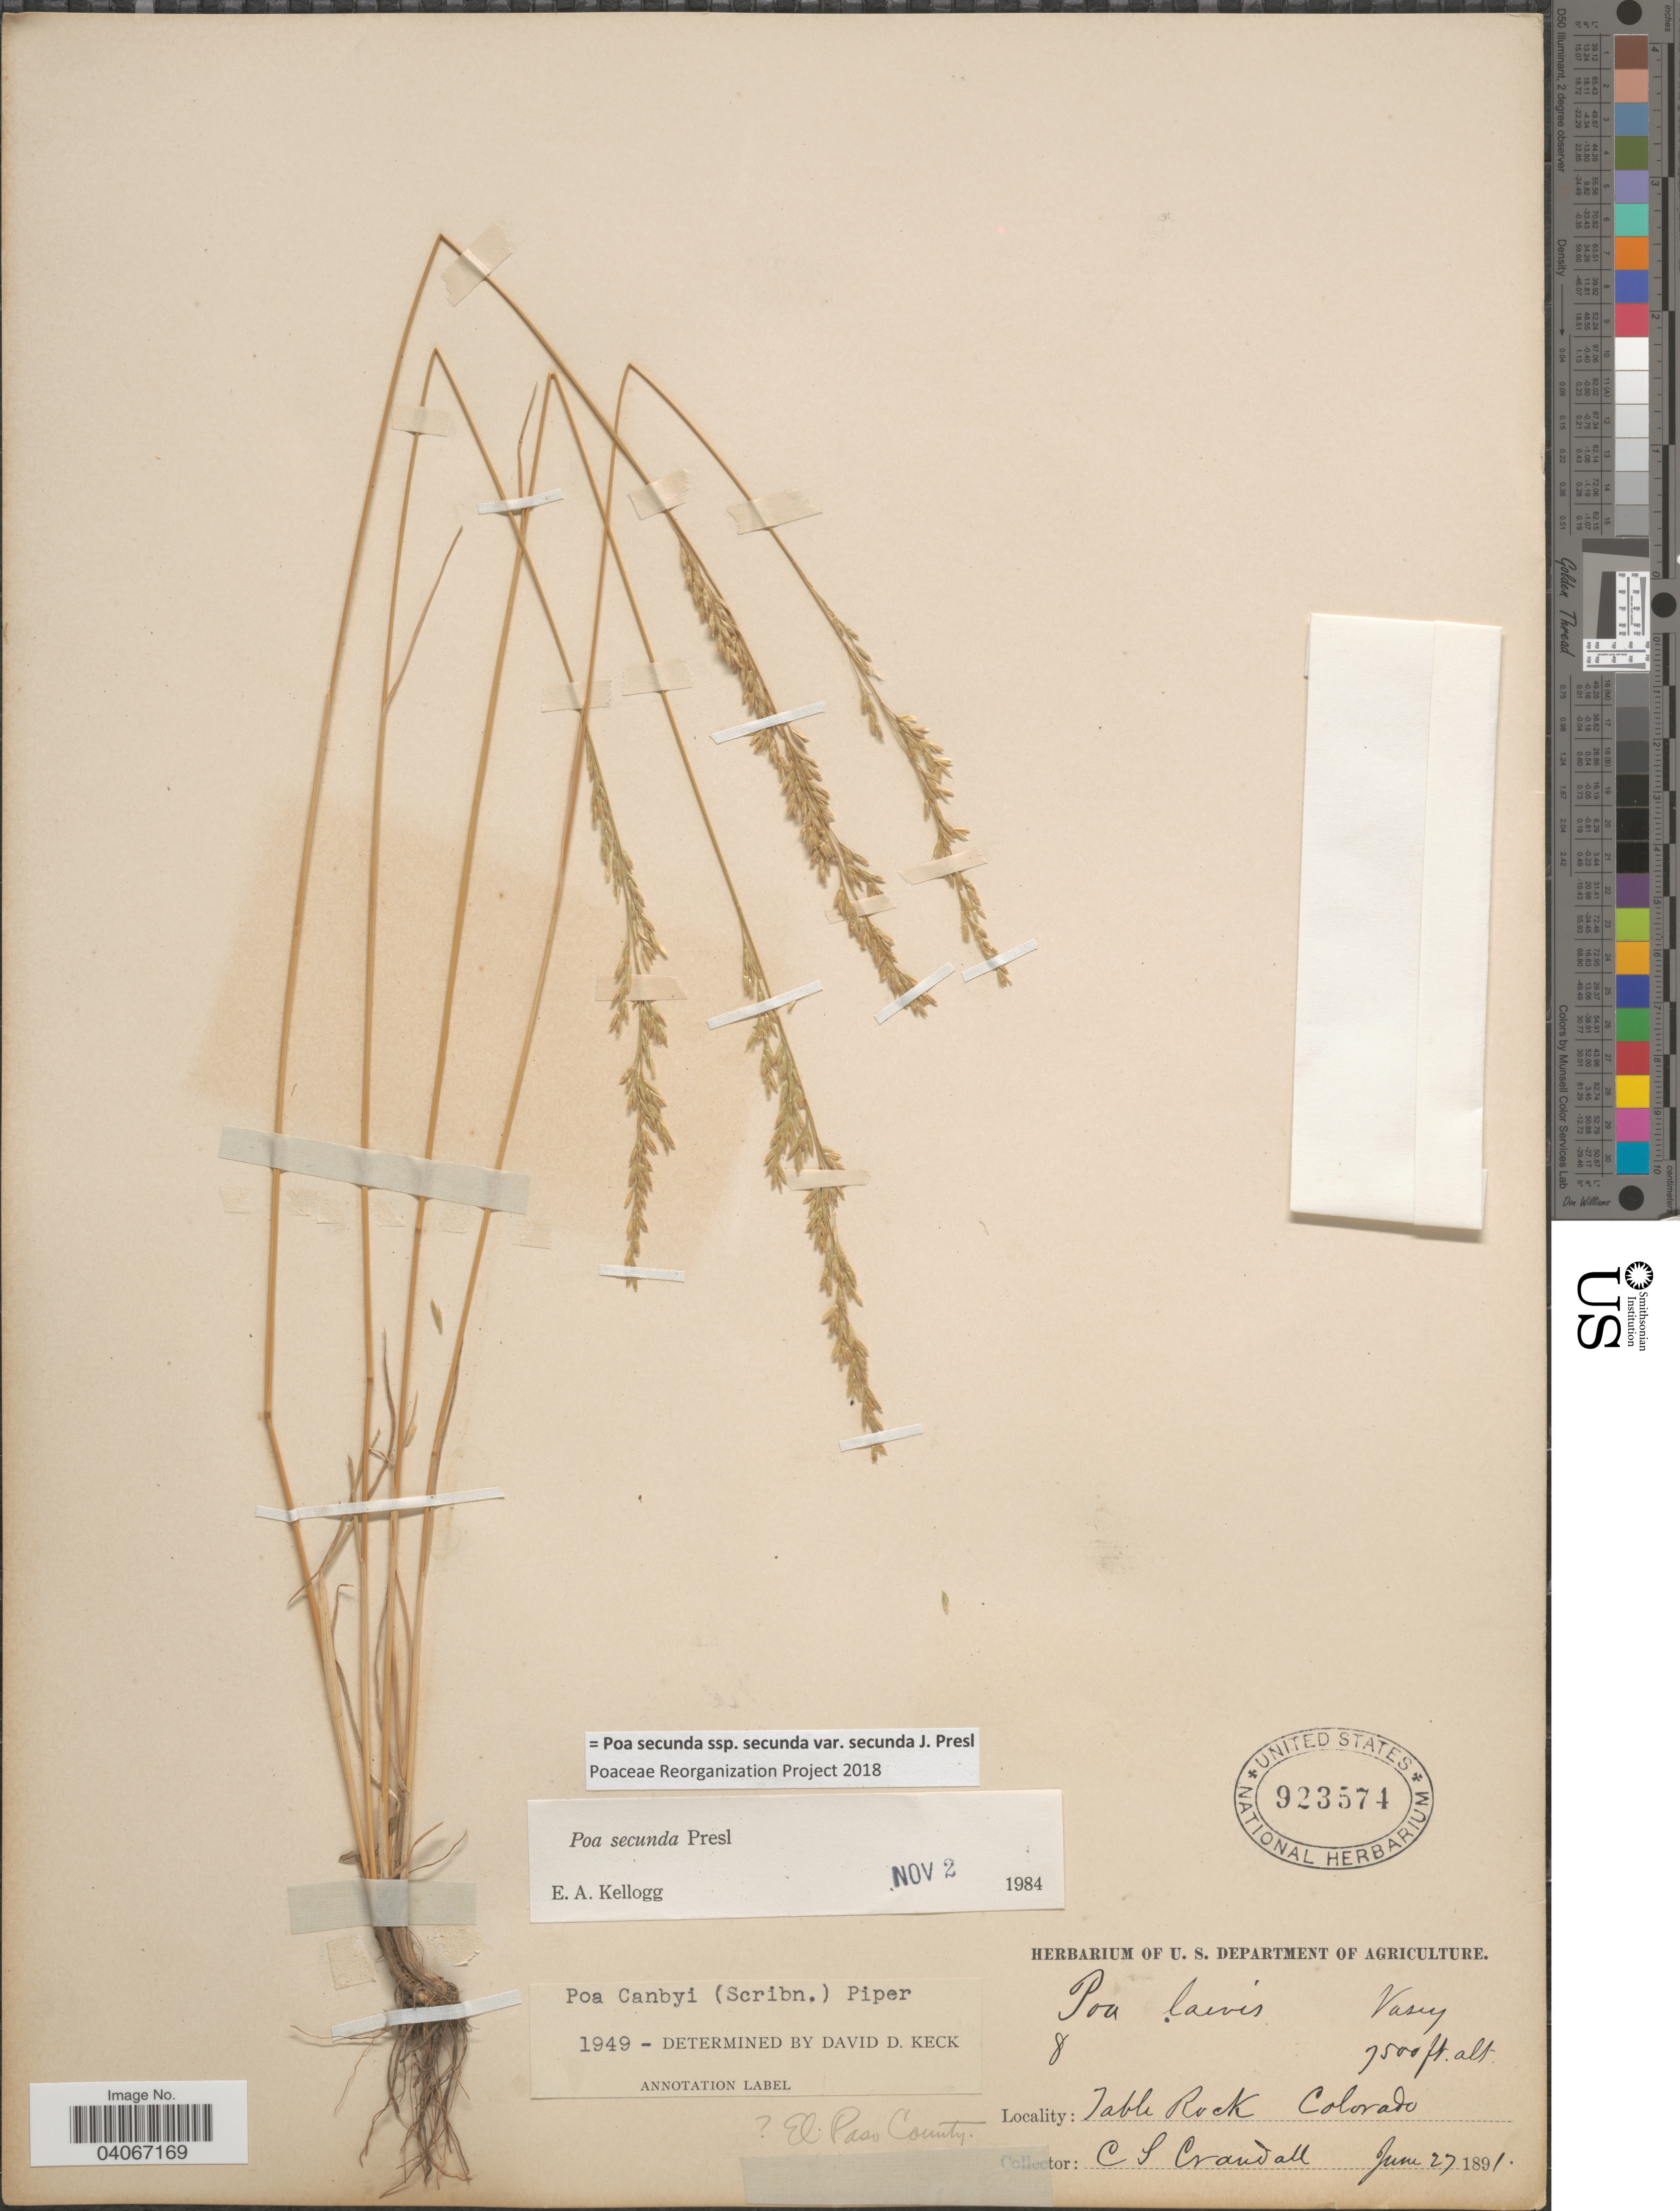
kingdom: Plantae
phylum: Tracheophyta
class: Liliopsida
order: Poales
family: Poaceae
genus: Poa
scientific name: Poa secunda subsp. secunda var. secunda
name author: J. Presl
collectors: C. Crandall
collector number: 8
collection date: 1891-06-27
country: United States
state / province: Colorado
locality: Table Rock. El Paso County.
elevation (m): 2286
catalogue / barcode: US 923574